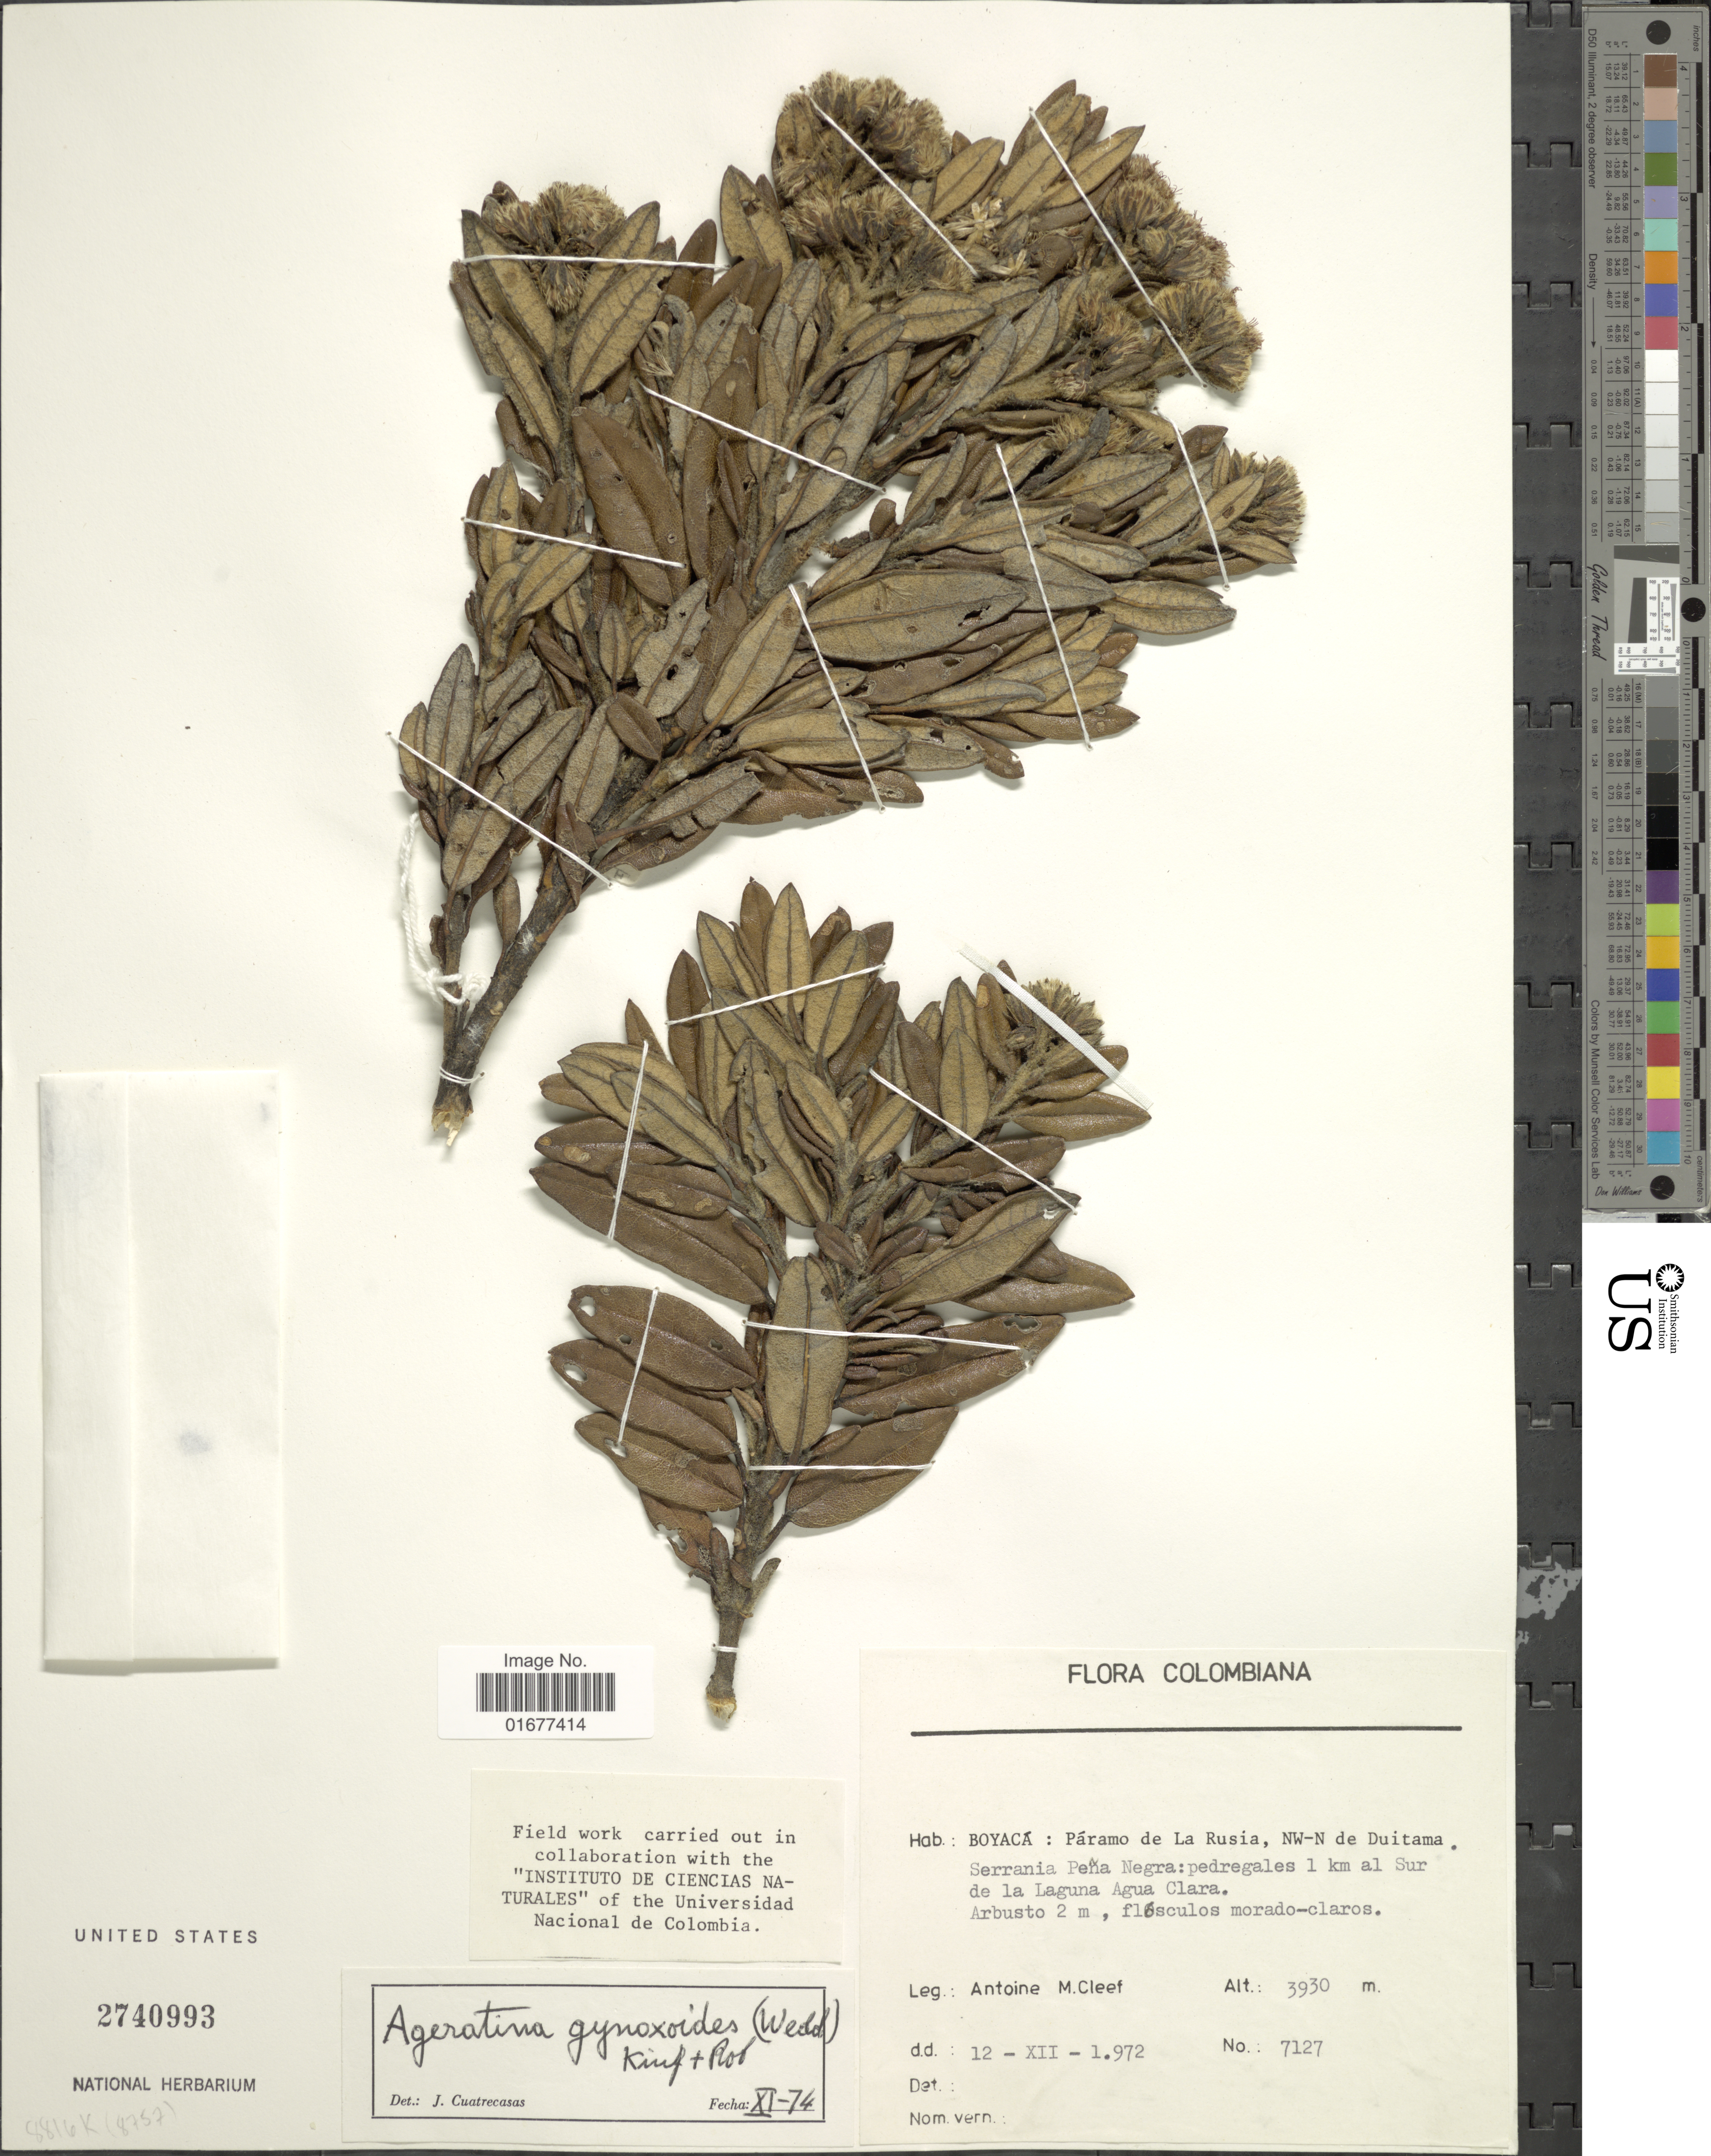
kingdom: Plantae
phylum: Tracheophyta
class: Magnoliopsida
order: Asterales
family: Asteraceae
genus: Ageratina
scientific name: Ageratina gynoxoides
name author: (Wedd.) R.M. King & H. Rob.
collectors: A. M. Cleef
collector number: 7127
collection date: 1972-12-12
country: Colombia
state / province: Boyacá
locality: Paramo de La Rusia, NW-N de Duitama, Serrania Pena Negra: pedregales 1 km al Sur de la Laguna Agua Clara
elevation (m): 3930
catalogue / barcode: US 2740993